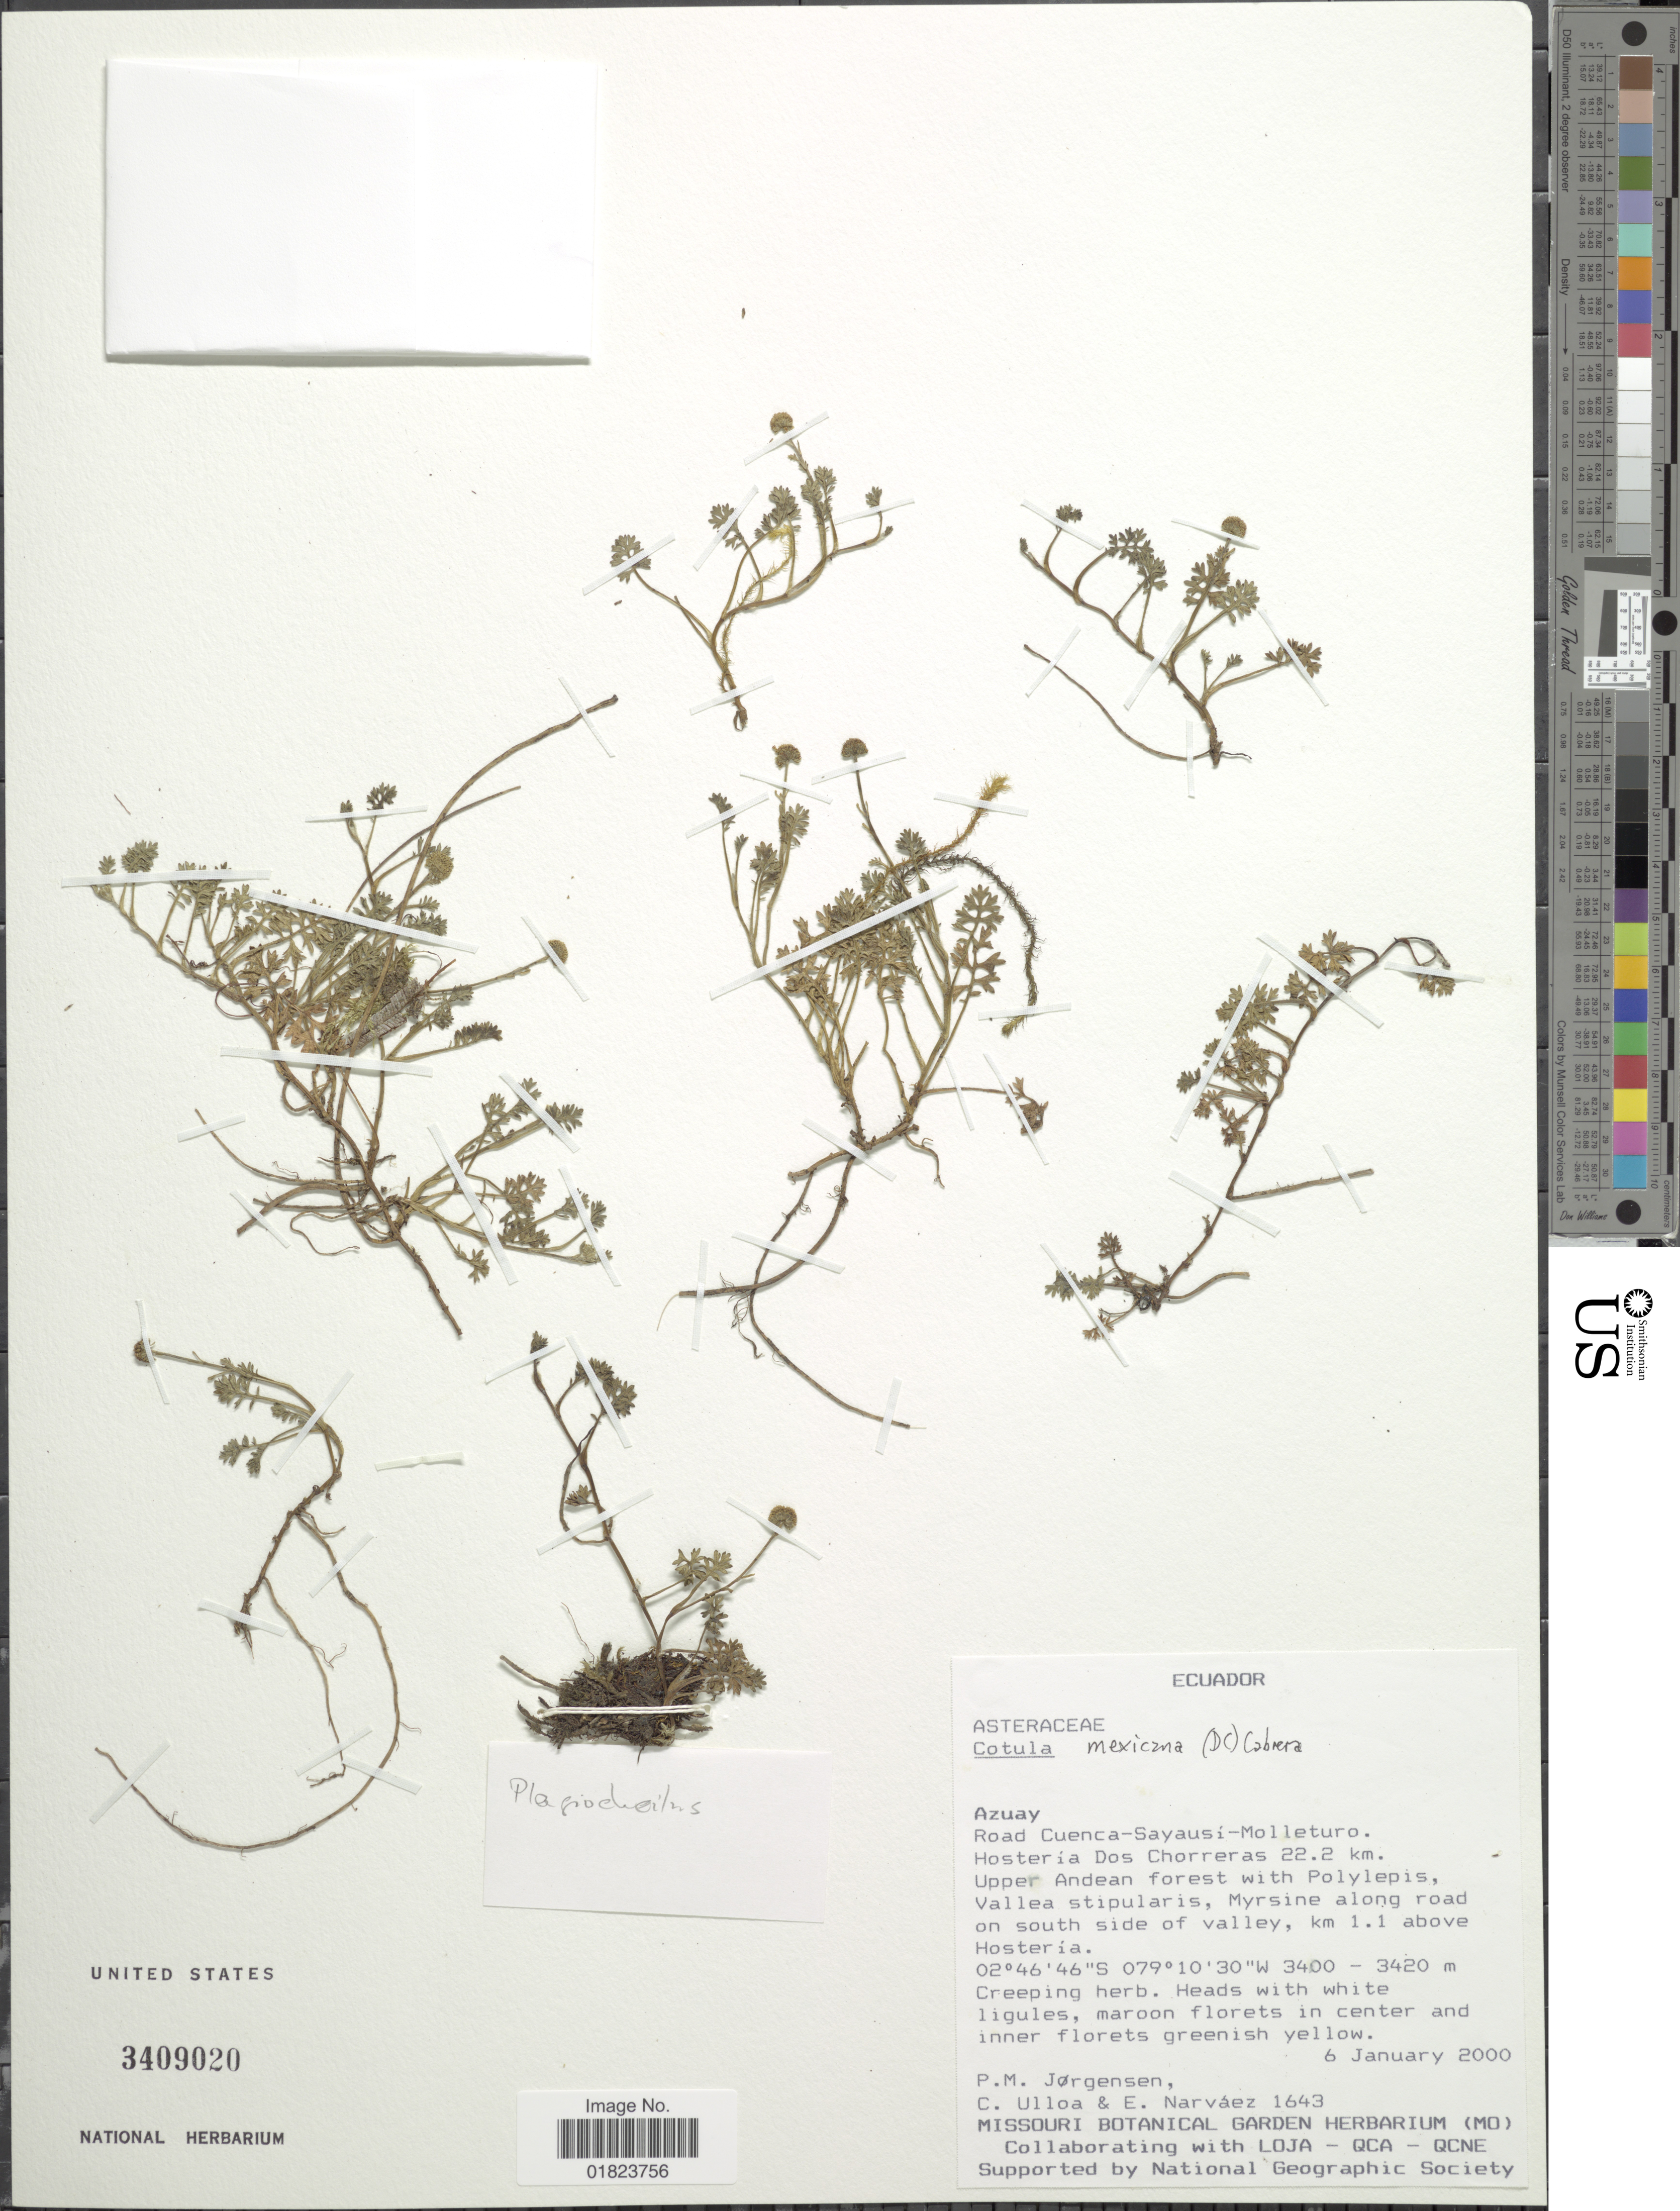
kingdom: Plantae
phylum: Tracheophyta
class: Magnoliopsida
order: Asterales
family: Asteraceae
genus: Cotula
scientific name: Cotula minuta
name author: G. Forst.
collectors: P. Jørgensen, C. Ulloa & E. Narváez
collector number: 1643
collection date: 2000-01-06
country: Ecuador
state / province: Azuay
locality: Azuay. Road Cuenca-Sayausi-Molleturo. Hosteria Dos Chorreras 22.2 km. Upper Andean forest.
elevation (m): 3400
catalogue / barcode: US 3409020